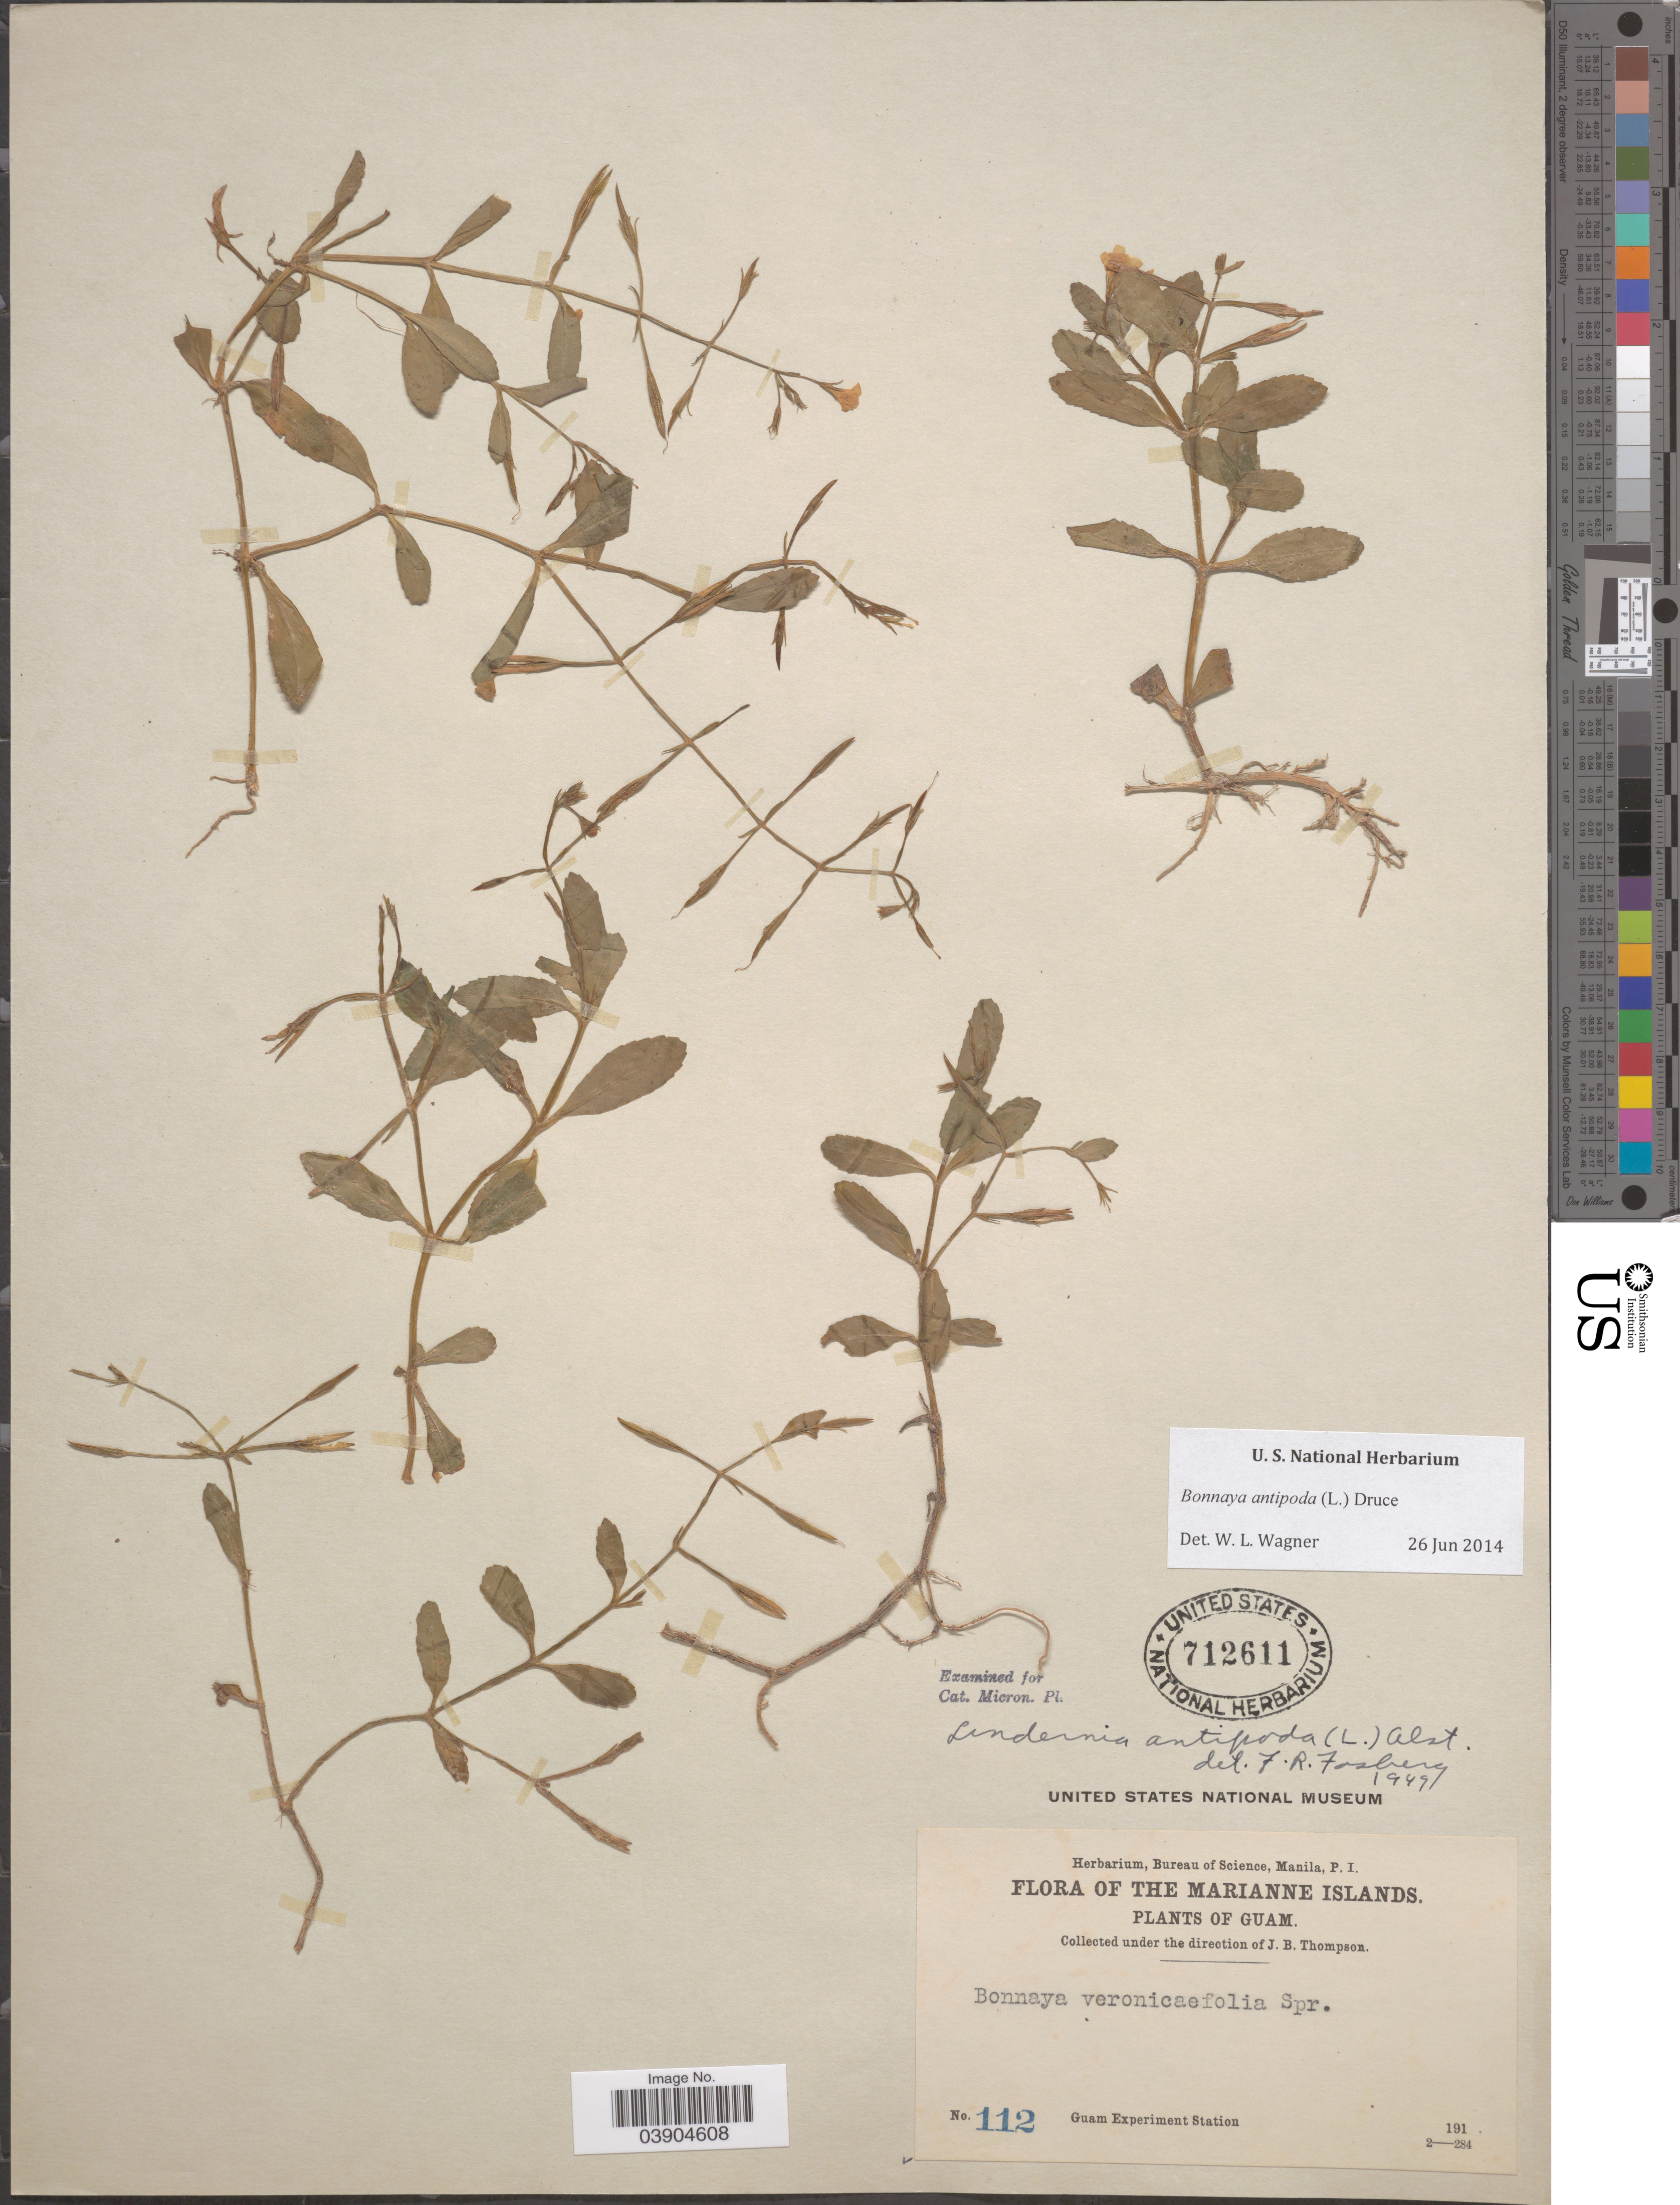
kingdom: Plantae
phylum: Tracheophyta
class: Magnoliopsida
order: Lamiales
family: Linderniaceae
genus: Lindernia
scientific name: Lindernia antipoda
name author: (L.) Alston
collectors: J. B. Thompson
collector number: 112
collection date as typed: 191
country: Guam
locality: The Marianne Islands.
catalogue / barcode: US 712611